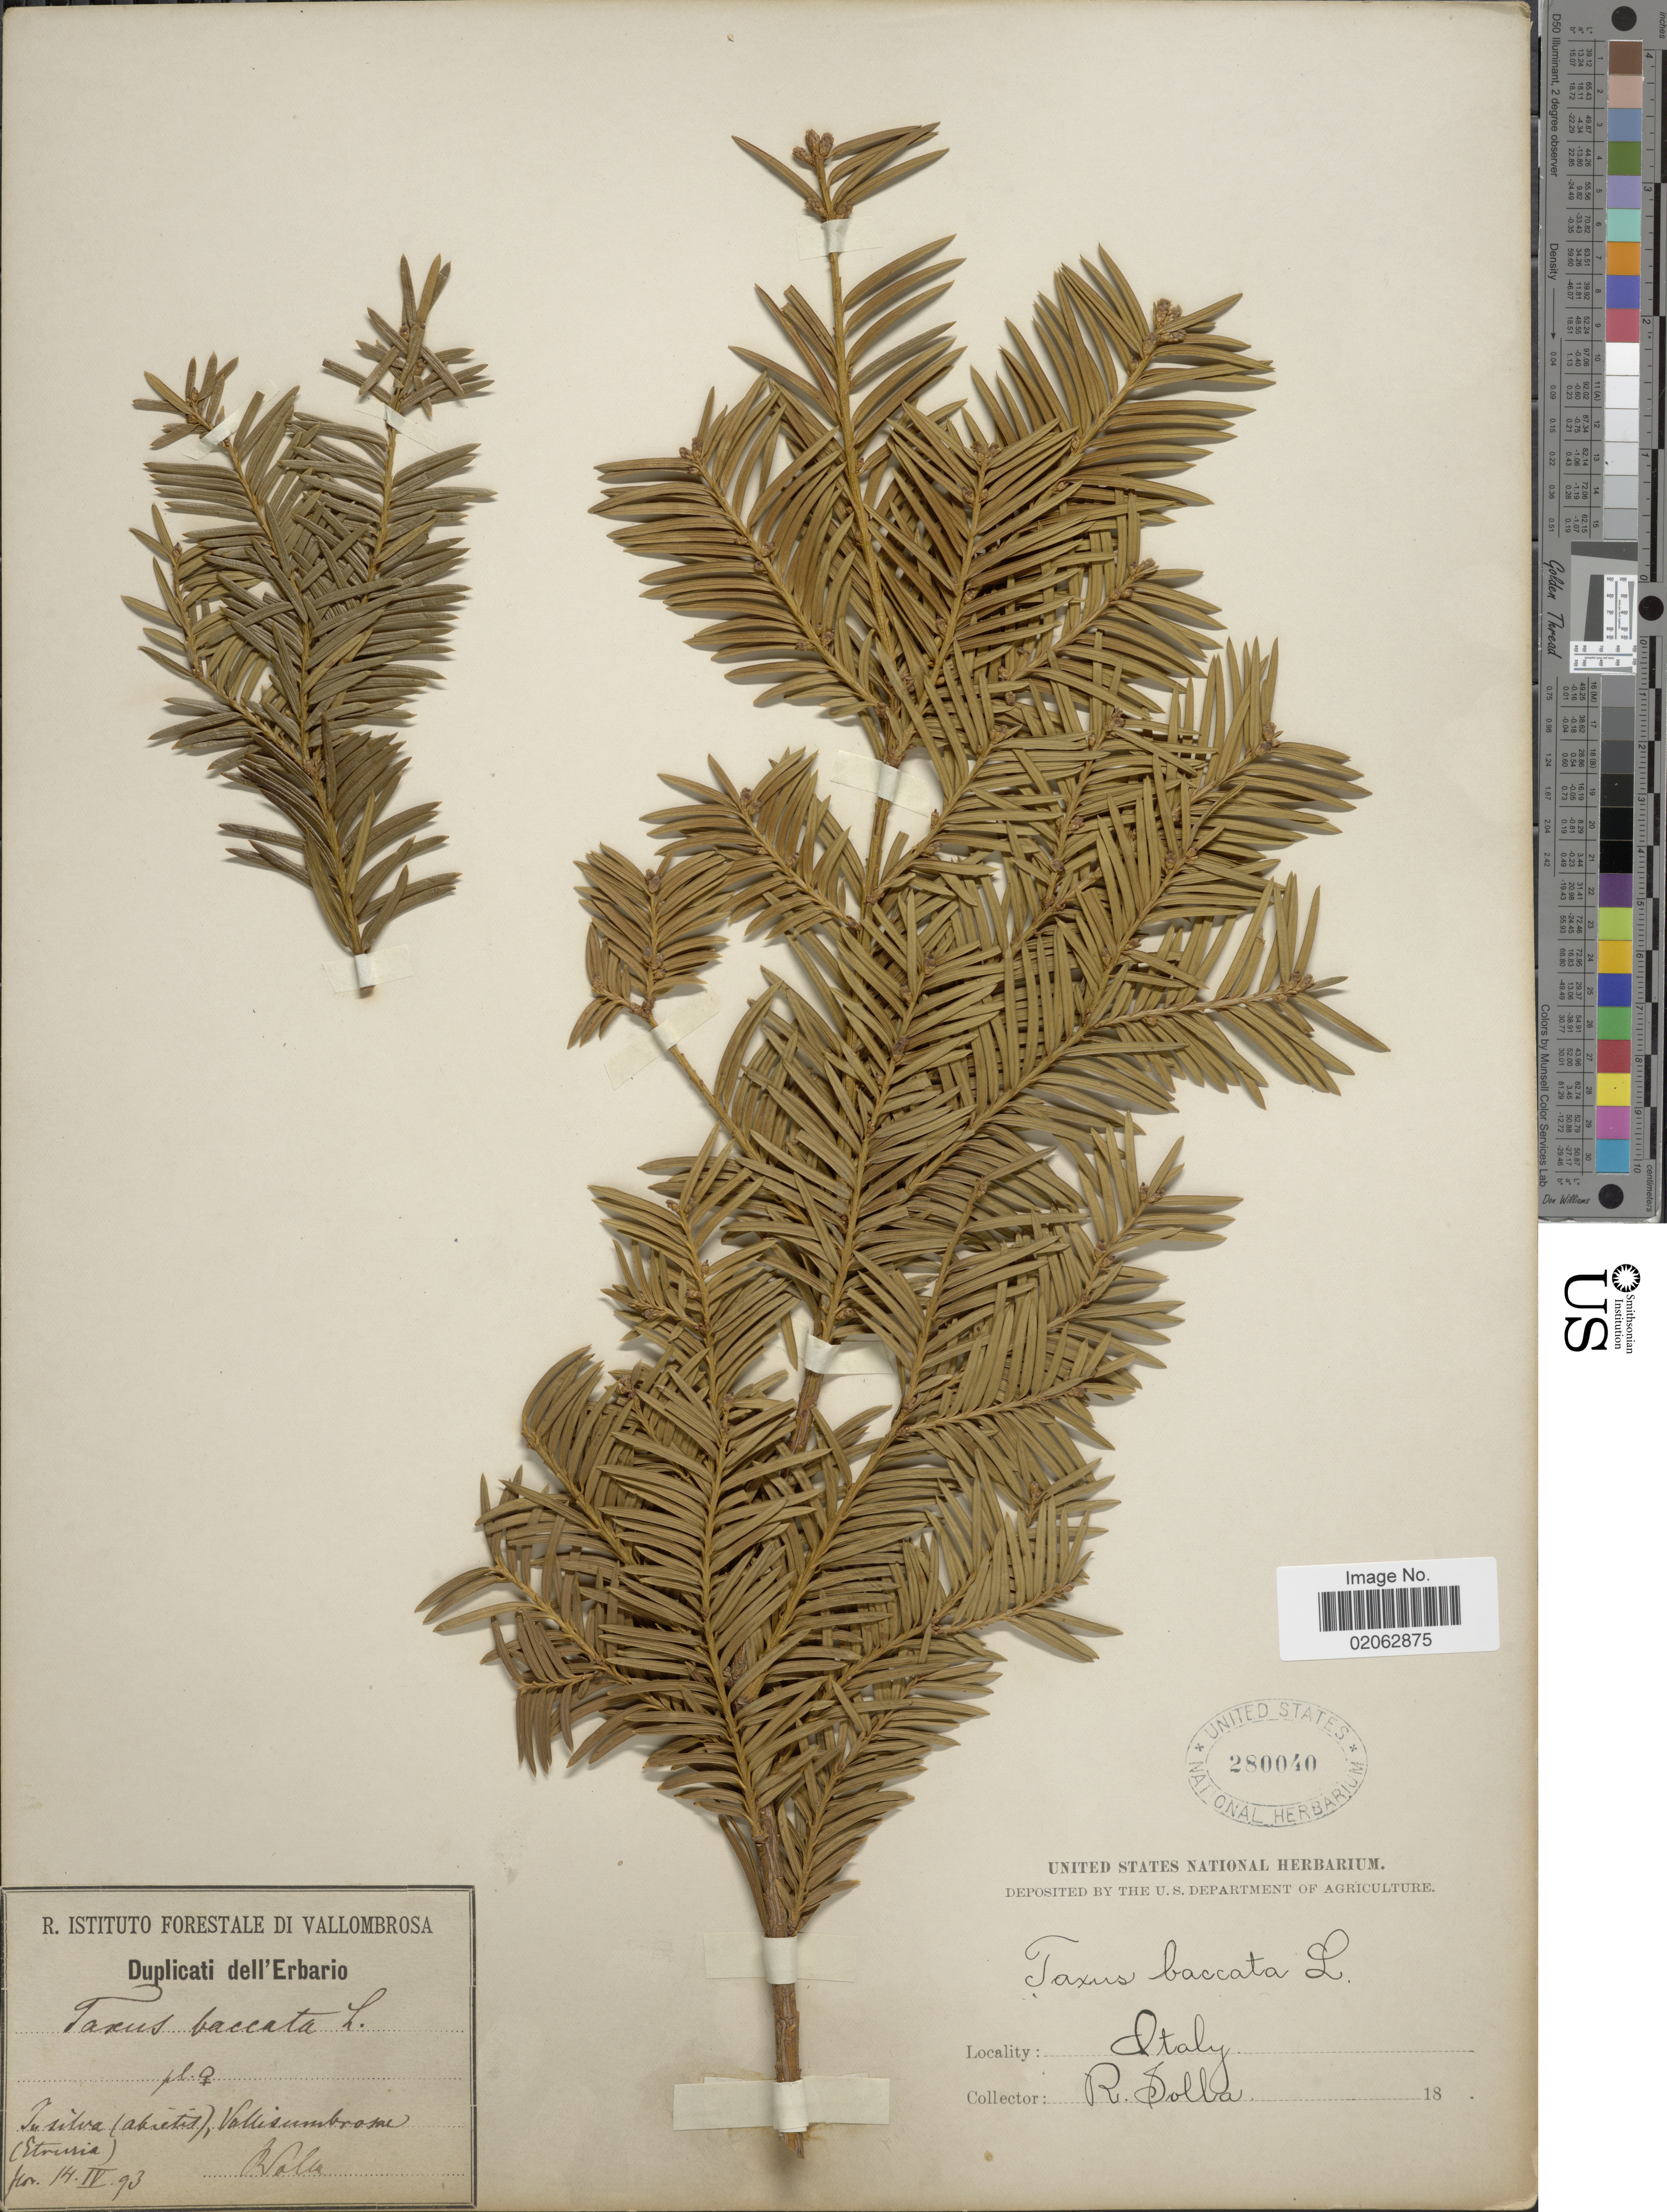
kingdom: Plantae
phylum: Tracheophyta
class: Pinopsida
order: Pinales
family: Taxaceae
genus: Taxus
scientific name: Taxus sp.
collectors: R. Solla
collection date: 1893-04-14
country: Italy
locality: In silva (abietis), Vallambrosa (Etrusia). [interpreted]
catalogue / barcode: US 280040